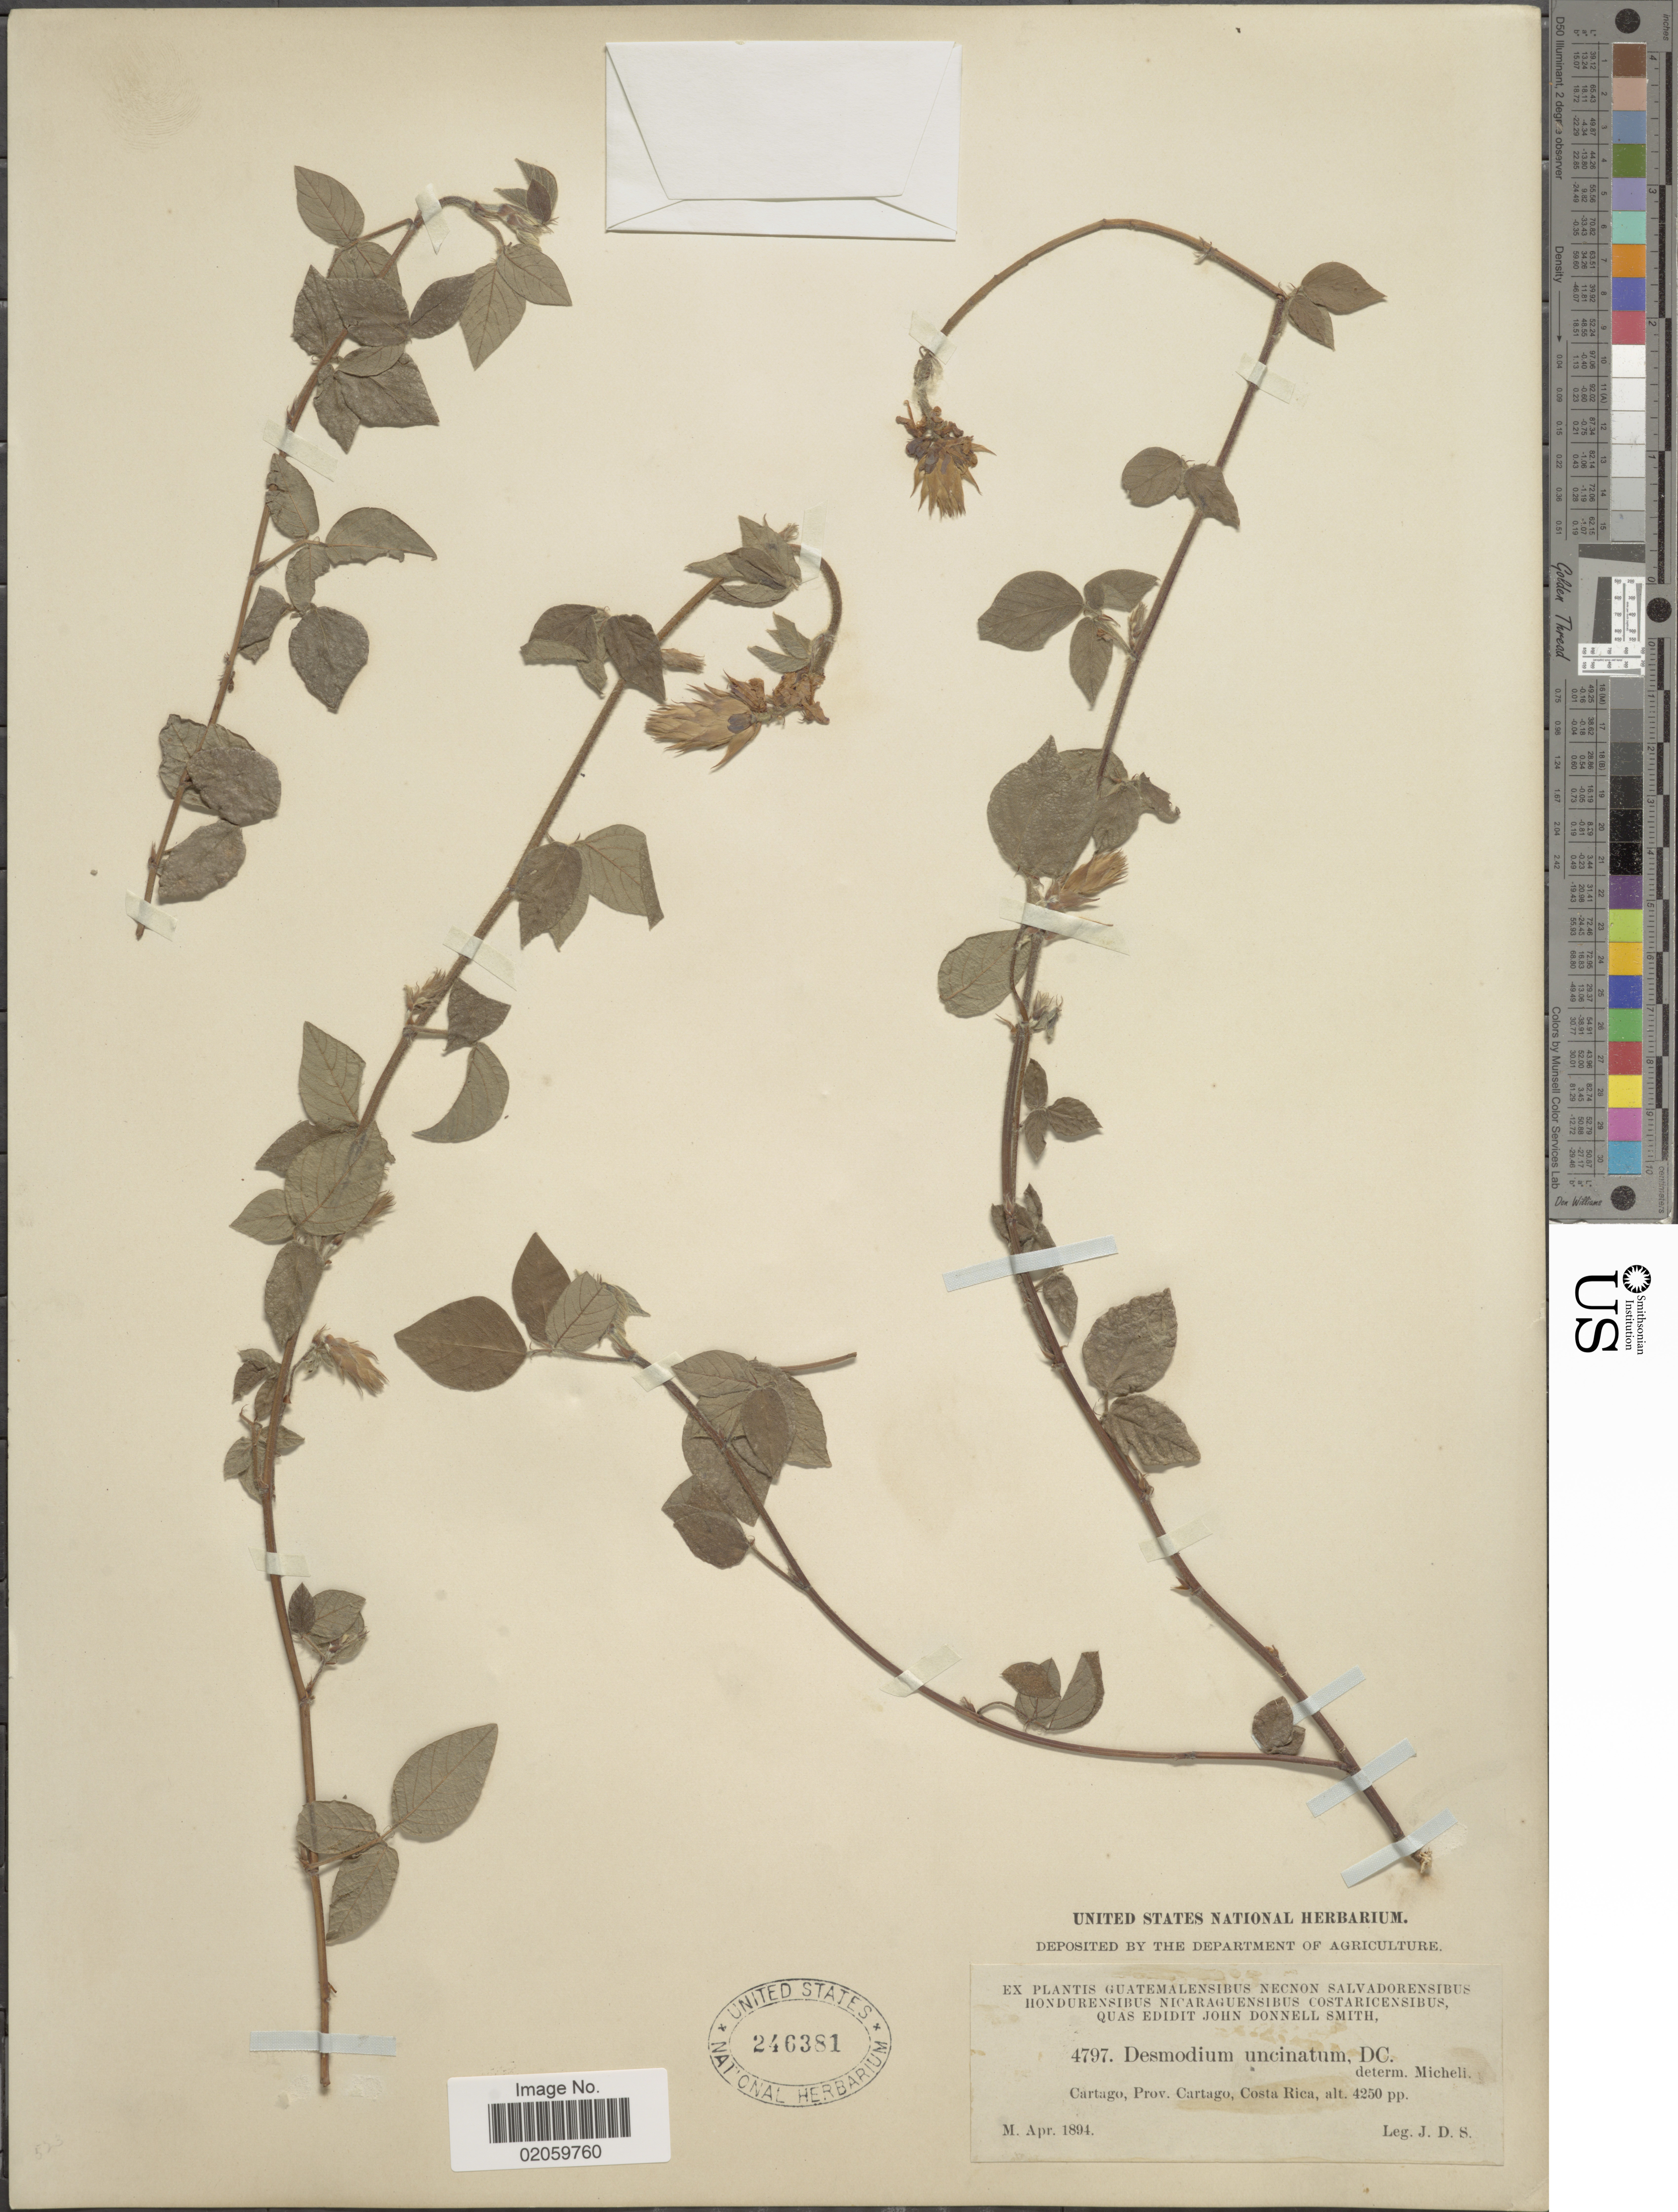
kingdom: Plantae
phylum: Tracheophyta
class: Magnoliopsida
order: Fabales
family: Fabaceae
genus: Desmodium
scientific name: Desmodium intortum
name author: (Mill.) Urb.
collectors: J. Donnell Smith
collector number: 4797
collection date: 1894-04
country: Costa Rica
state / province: Cartago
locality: Prov. cartago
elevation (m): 1295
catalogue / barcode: US 246381